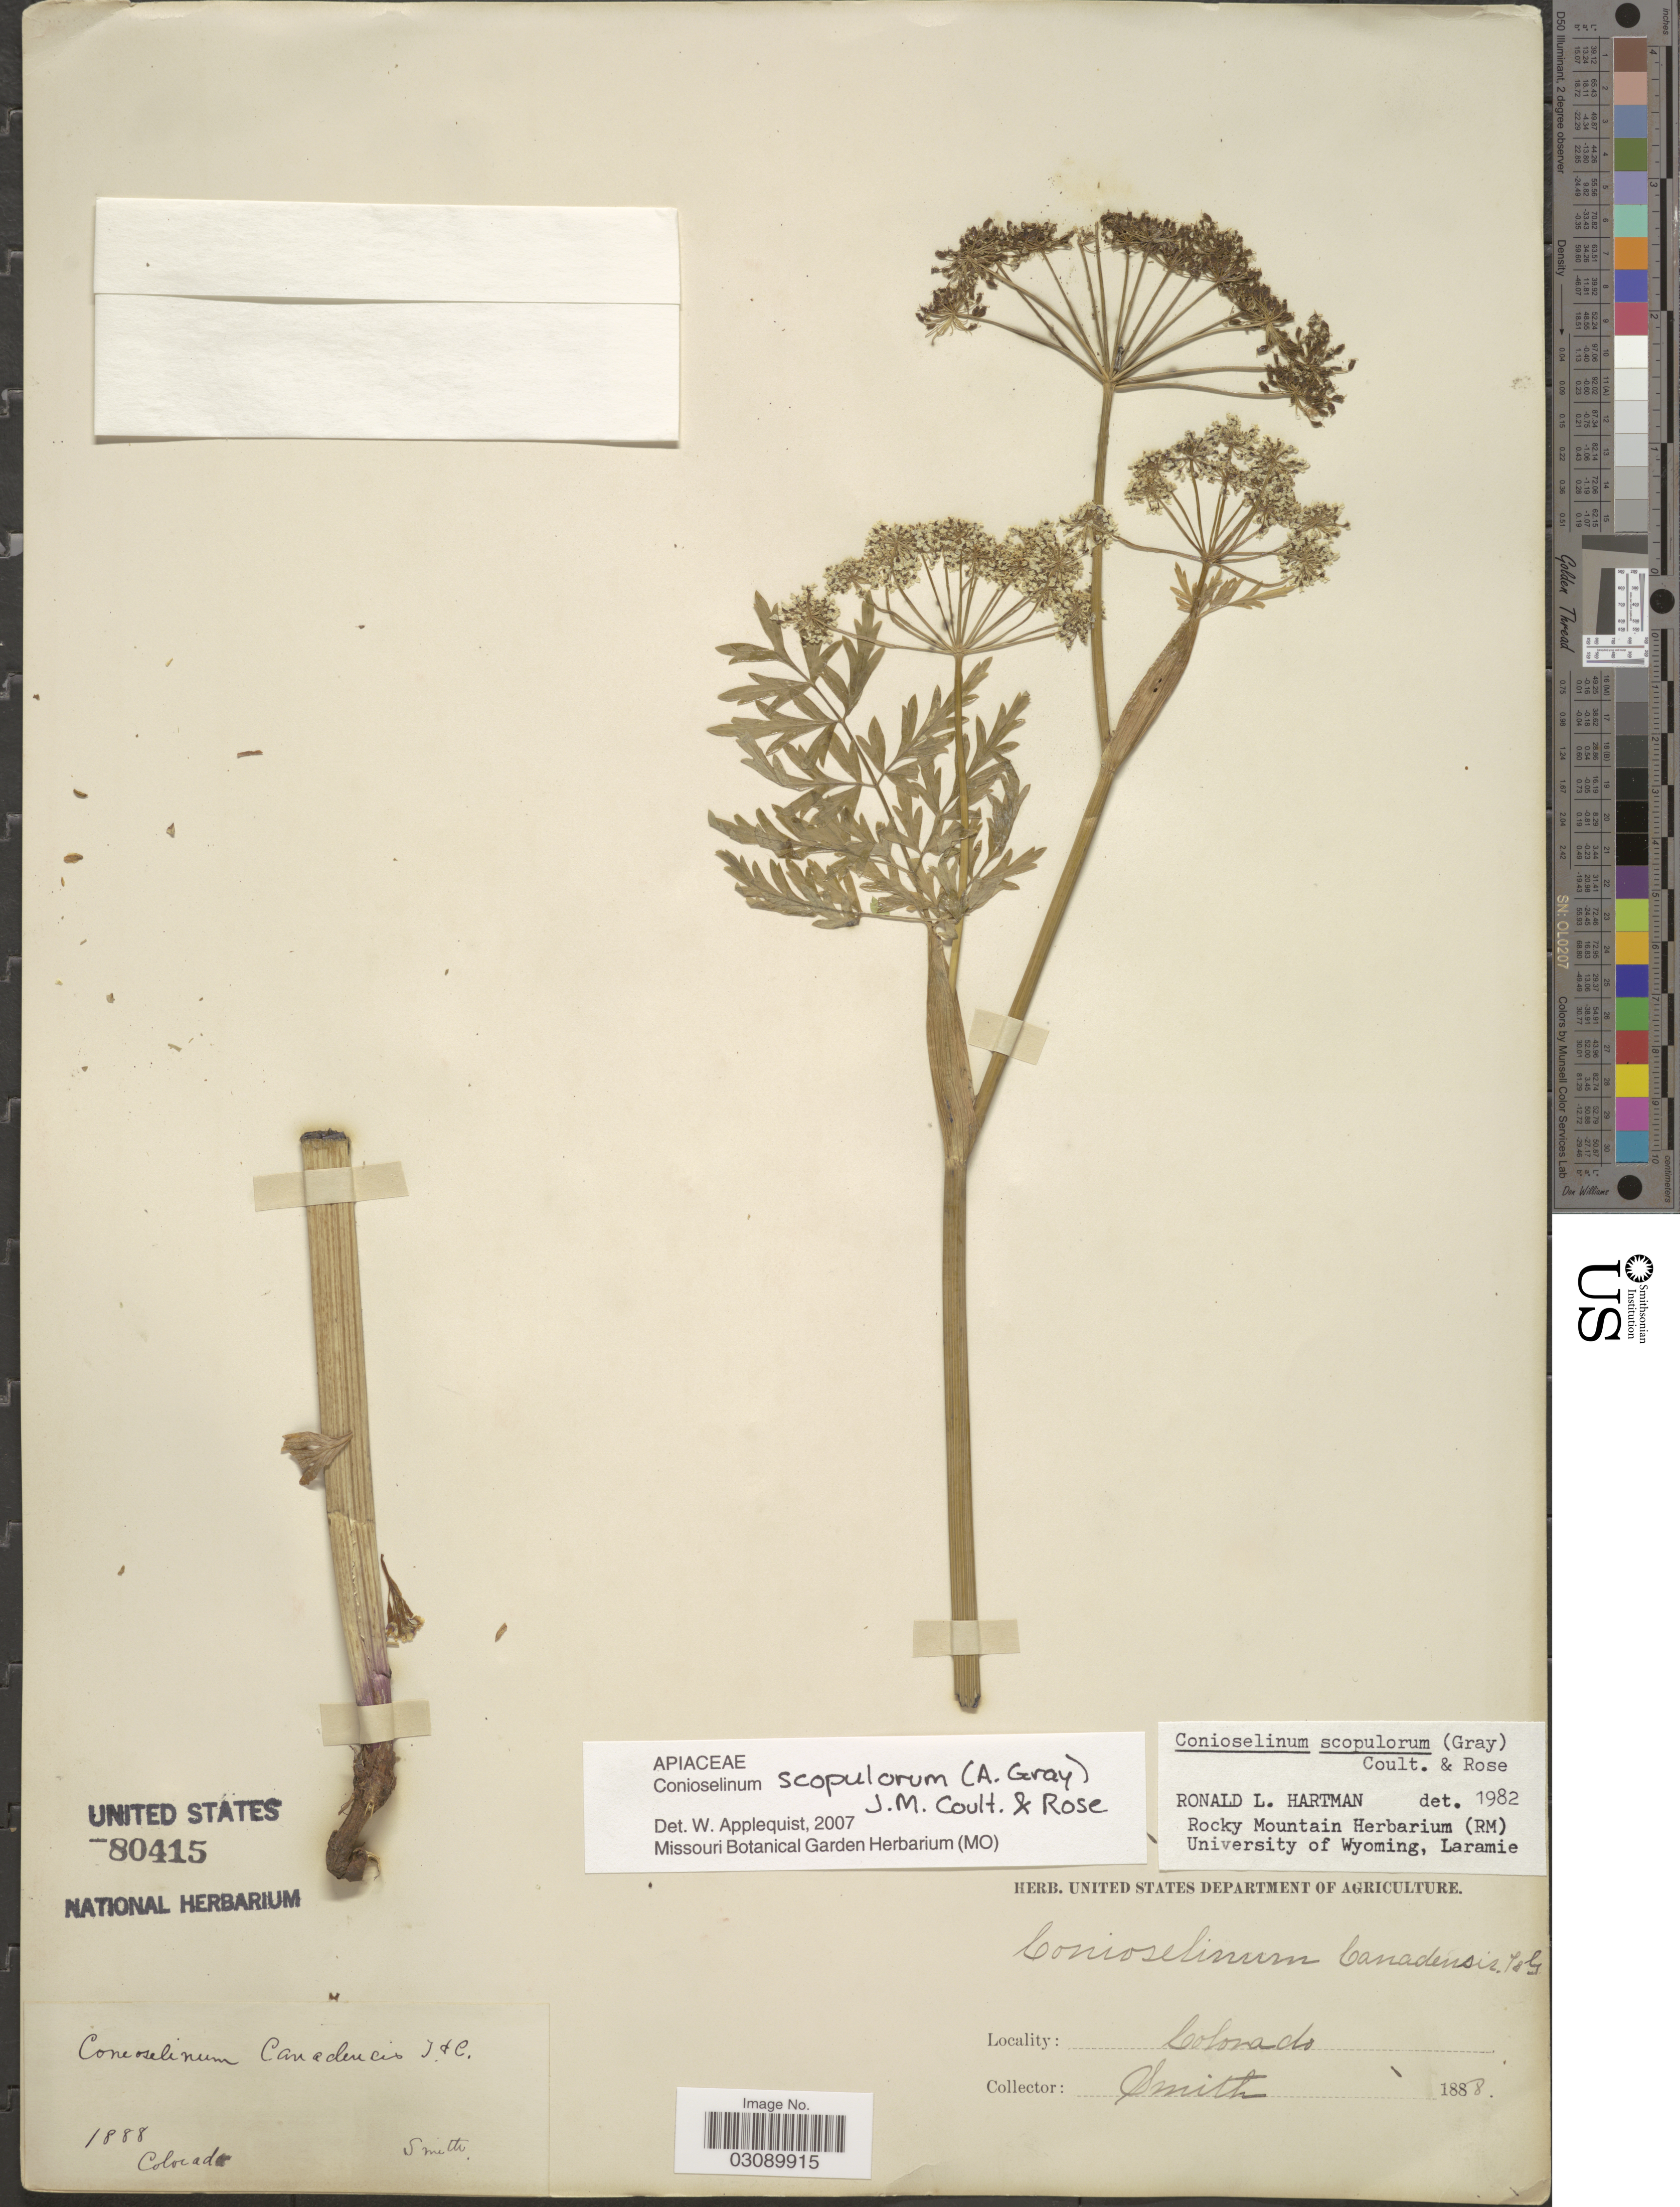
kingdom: Plantae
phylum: Tracheophyta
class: Magnoliopsida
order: Apiales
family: Apiaceae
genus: Conioselinum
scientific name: Conioselinum scopulorum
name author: (A. Gray) J.M. Coult. & Rose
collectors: -- Smith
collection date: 1888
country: United States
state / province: Colorado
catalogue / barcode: US 80415